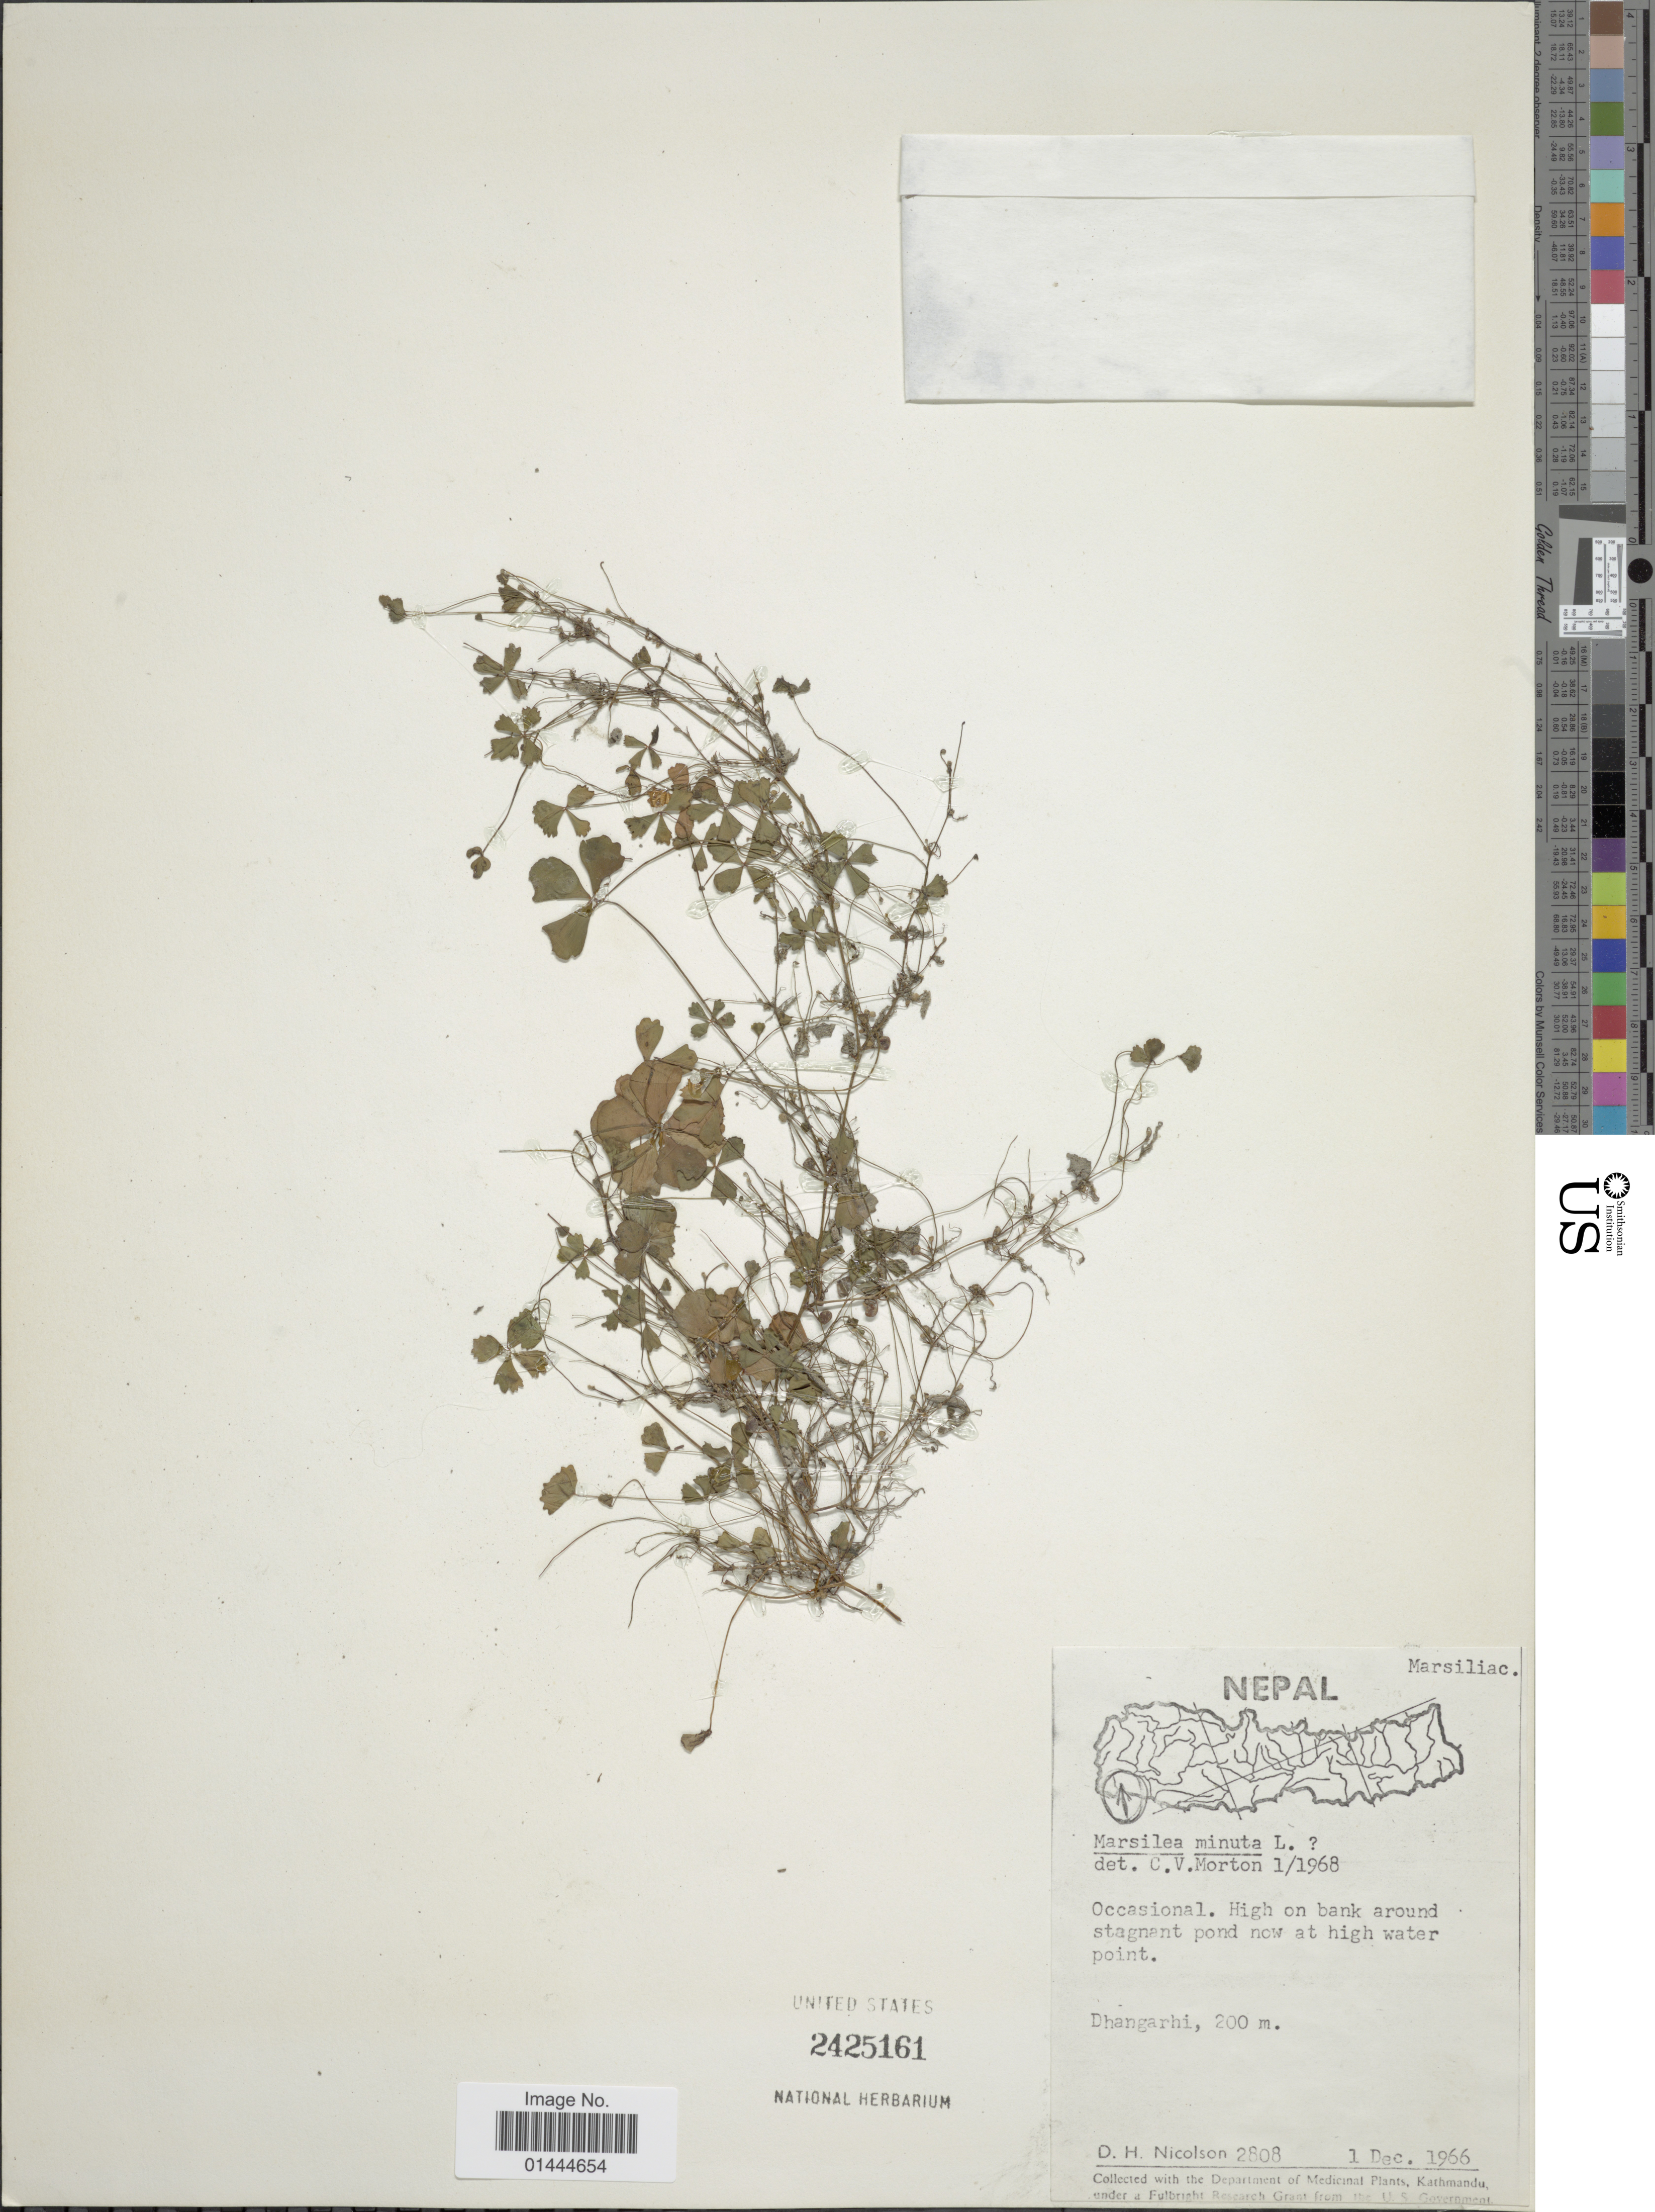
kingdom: Plantae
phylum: Tracheophyta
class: Polypodiopsida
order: Salviniales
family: Marsileaceae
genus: Marsilea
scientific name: Marsilea minuta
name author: L.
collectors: D. H. Nicolson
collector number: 2808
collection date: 1966-12-01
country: Nepal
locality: Dhangarhi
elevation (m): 200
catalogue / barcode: US 2425161